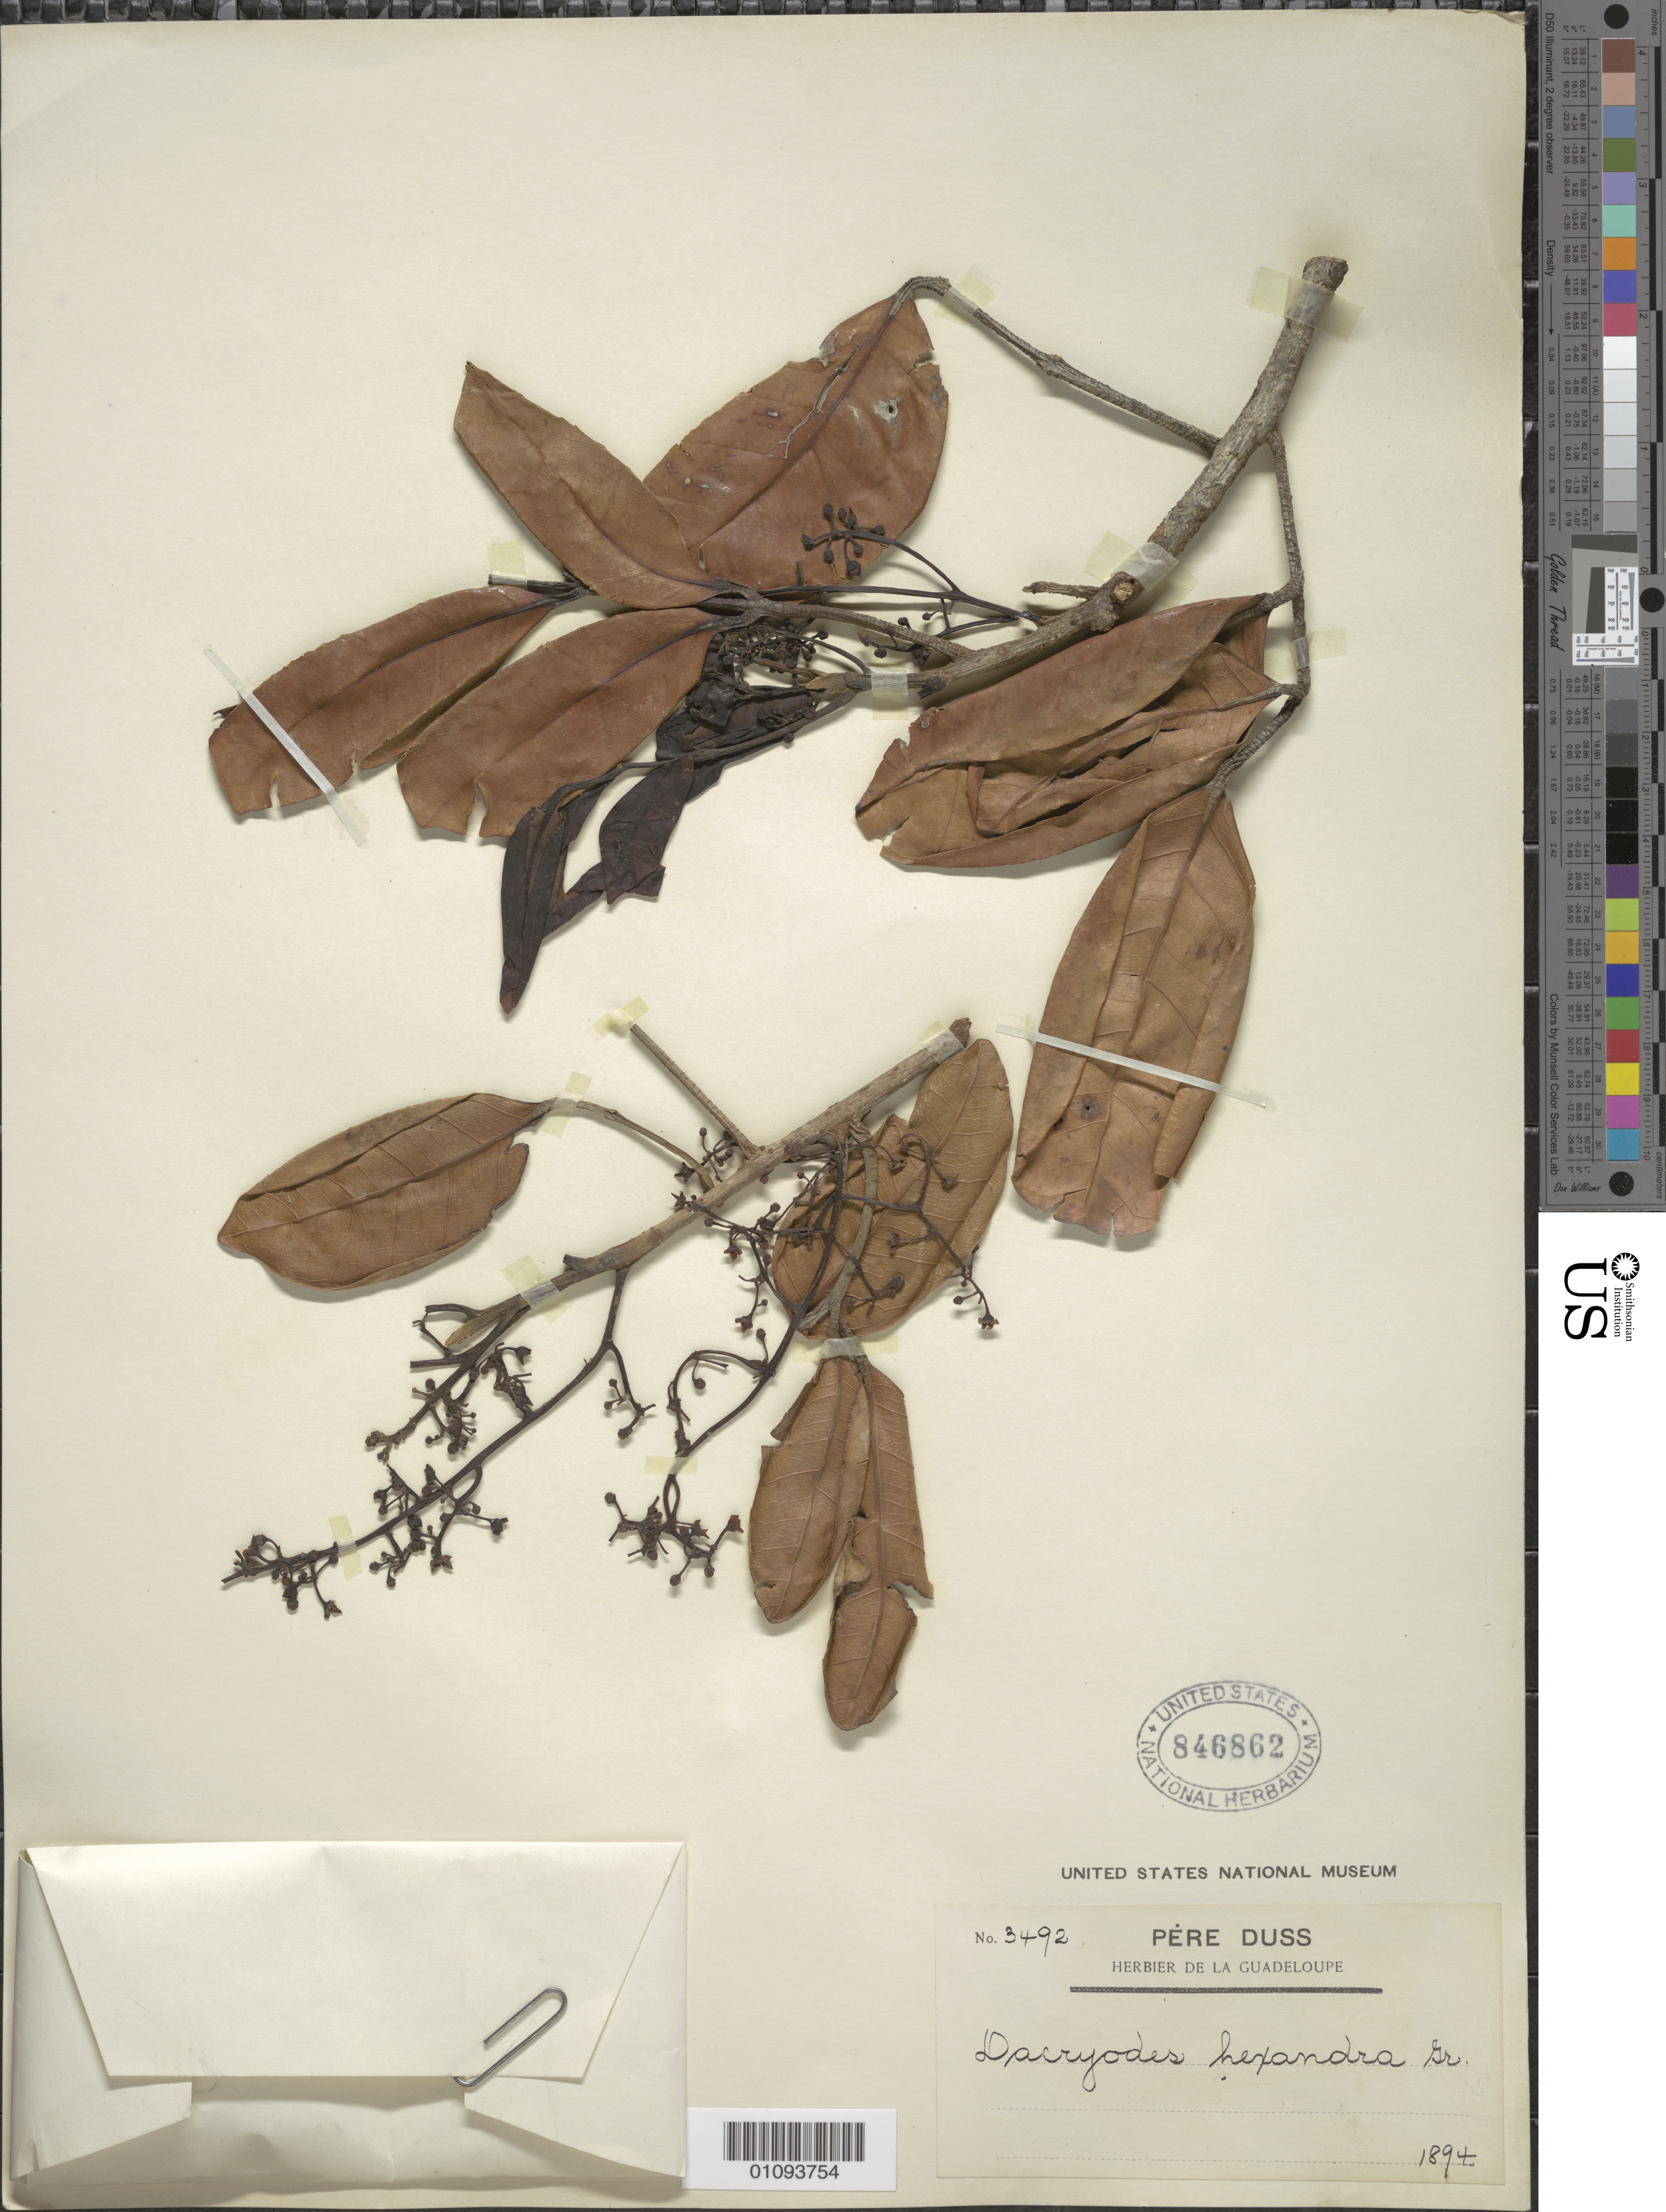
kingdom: Plantae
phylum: Tracheophyta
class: Magnoliopsida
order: Sapindales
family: Burseraceae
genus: Dacryodes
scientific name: Dacryodes hexandra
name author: (Ham.) Griseb.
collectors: Père Duss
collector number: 3492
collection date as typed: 1894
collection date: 1894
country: Guadeloupe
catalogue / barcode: US 846862